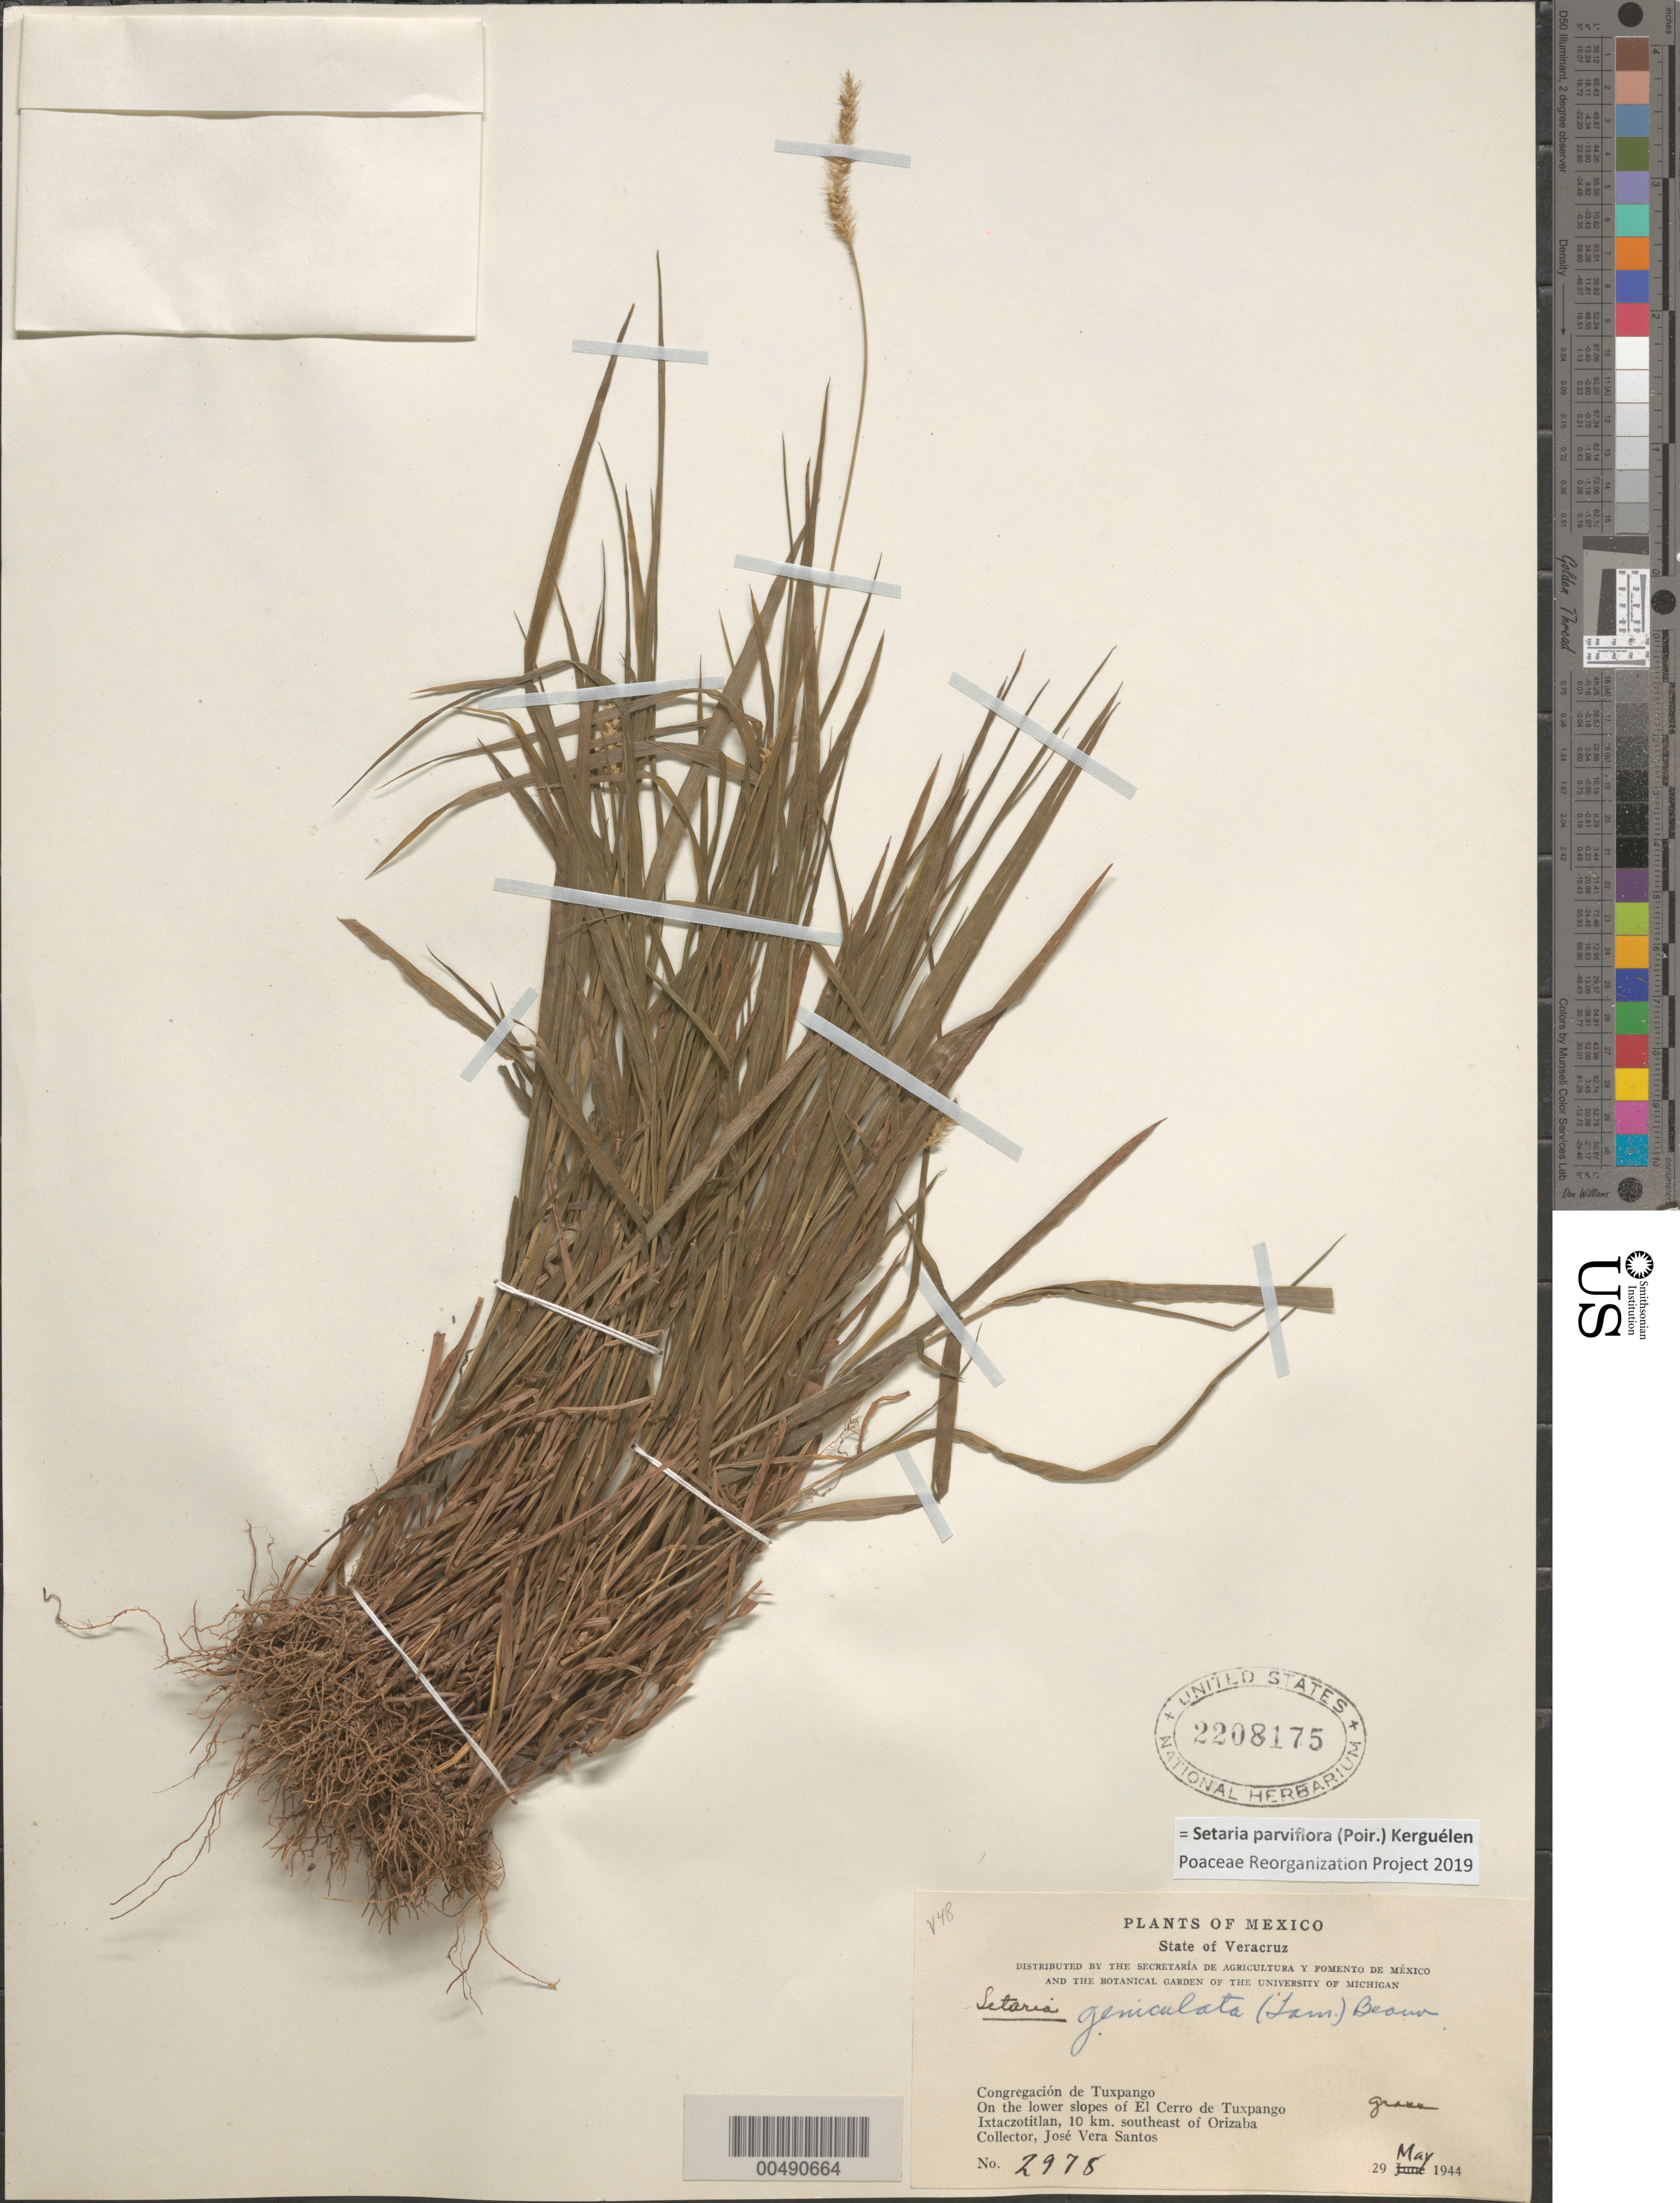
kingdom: Plantae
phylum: Tracheophyta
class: Liliopsida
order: Poales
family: Poaceae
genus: Setaria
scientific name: Setaria parviflora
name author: (Poir.) Kerguélen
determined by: Poaceae Reorganization Project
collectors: J. V. Santos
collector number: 2978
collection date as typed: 29 May 1944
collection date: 1944-05-29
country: Mexico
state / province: Veracruz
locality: Congregación de Tuxpango, lower slopes of El Cerro de Tuxpango, Ixtaczotitlan, 10 km SE of Orizaba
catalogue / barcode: US 2208175